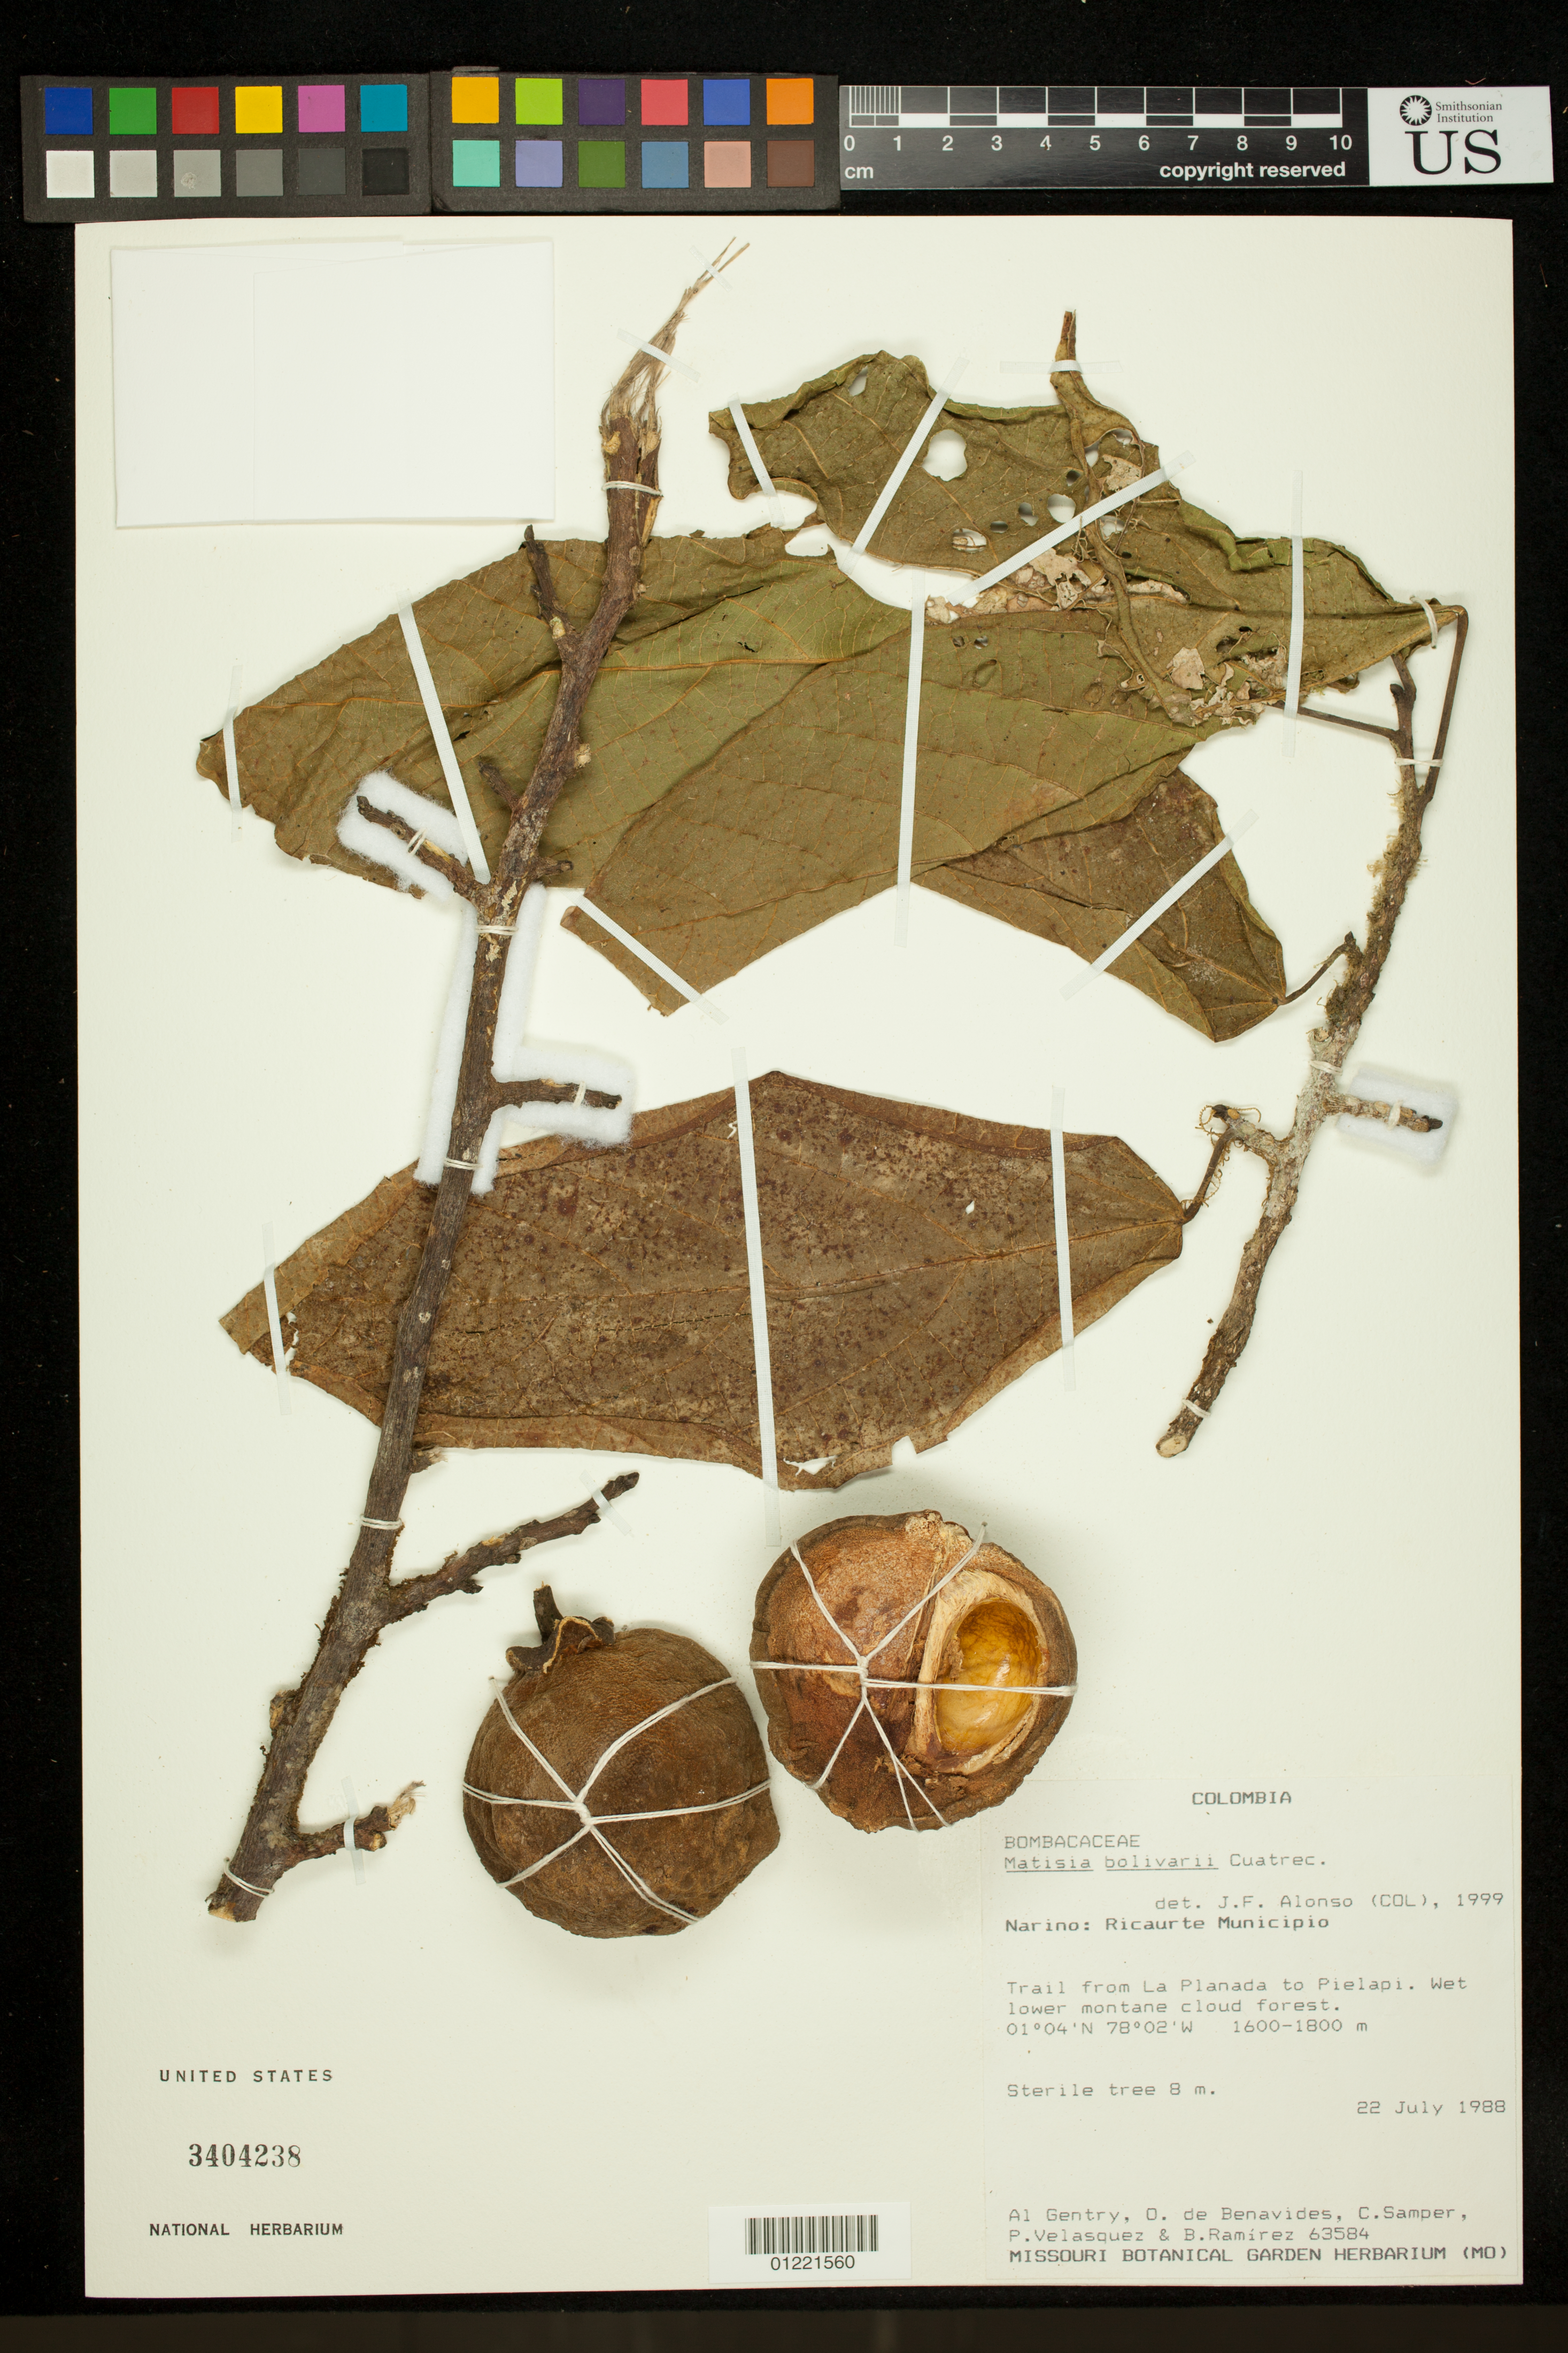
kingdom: Plantae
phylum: Tracheophyta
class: Magnoliopsida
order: Malvales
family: Malvaceae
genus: Matisia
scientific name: Matisia bolivarii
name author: Cuatrec.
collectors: A. H. Gentry, Olga S. de Benavides, C. Samper, P. Velasquez & B. Ramírez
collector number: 63584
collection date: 1988-07-22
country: Colombia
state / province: Narino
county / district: Ricaurte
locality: Trail from La Planada to Pielapi. Wet lower montane cloud forest.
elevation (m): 1600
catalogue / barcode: US 3404238